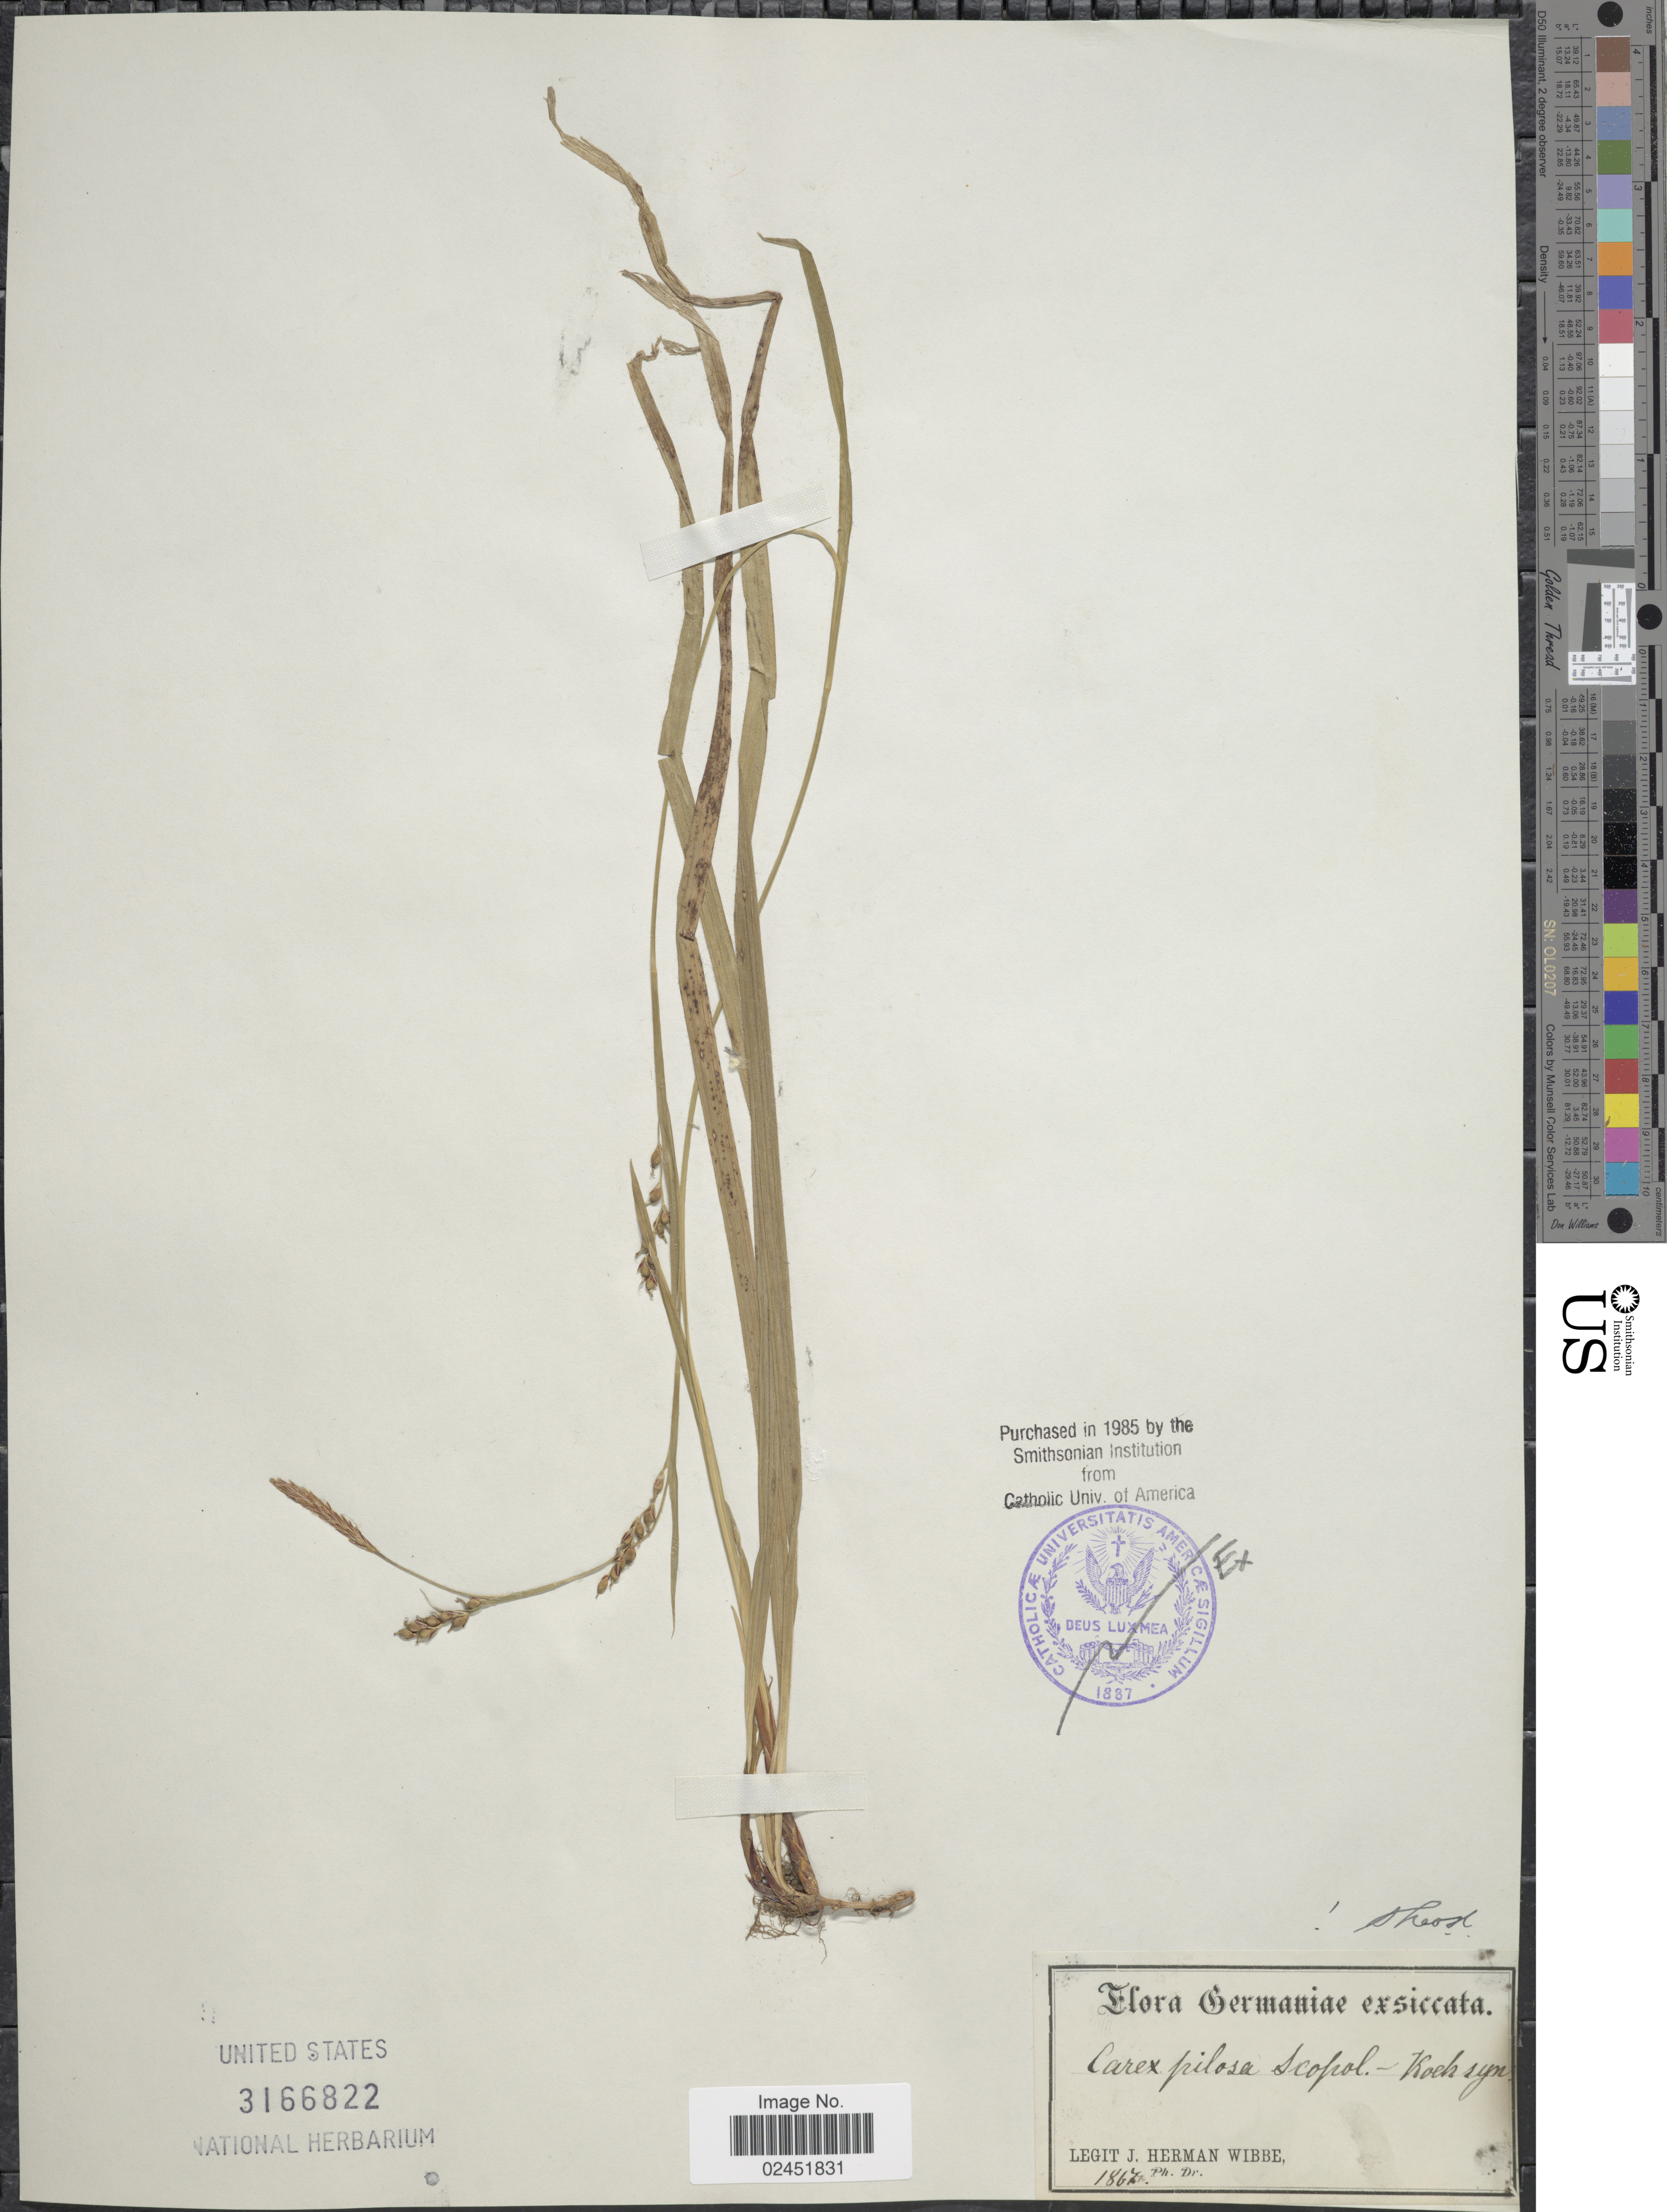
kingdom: Plantae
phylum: Tracheophyta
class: Liliopsida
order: Poales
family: Cyperaceae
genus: Carex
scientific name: Carex pilosa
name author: Scop.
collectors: J. Wibbe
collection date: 1867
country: Germany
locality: Germaniae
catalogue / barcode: US 3166822